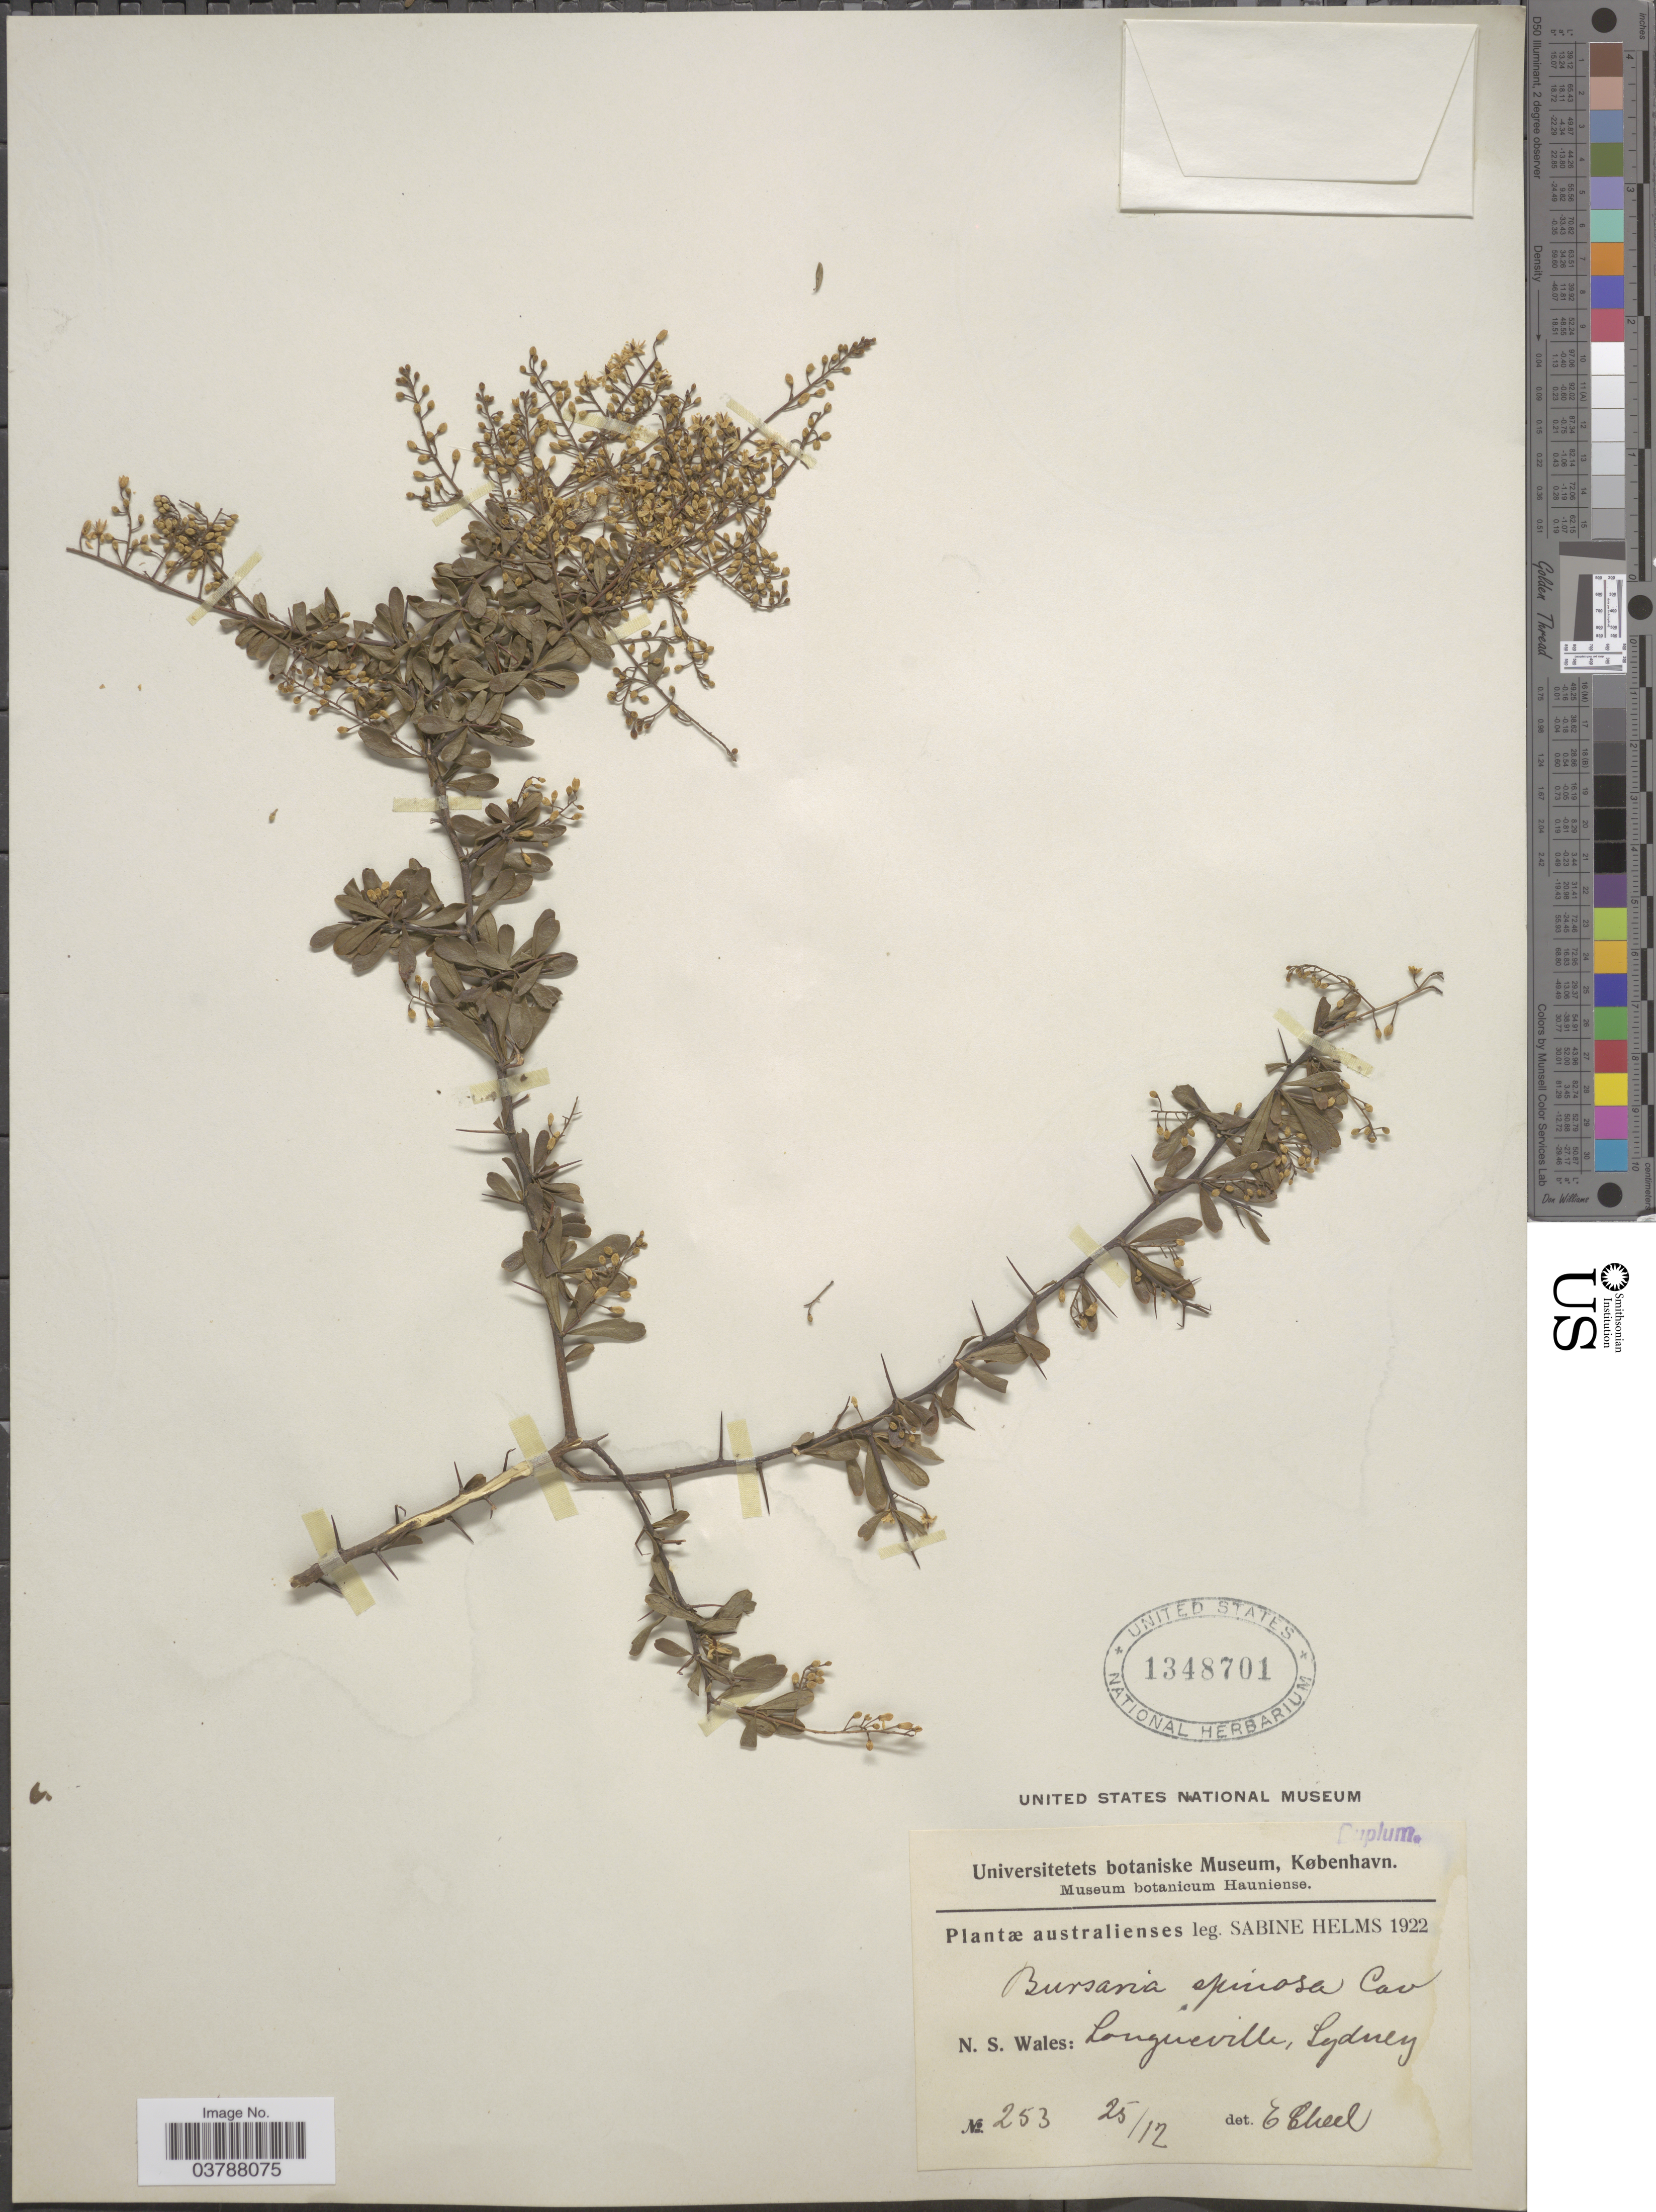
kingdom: Plantae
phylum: Tracheophyta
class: Magnoliopsida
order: Apiales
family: Pittosporaceae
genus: Bursaria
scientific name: Bursaria spinosa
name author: Cav.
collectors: S. Helms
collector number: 253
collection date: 1922-12-25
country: Australia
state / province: New South Wales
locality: Longueville, Sydney.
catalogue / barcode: US 1348701